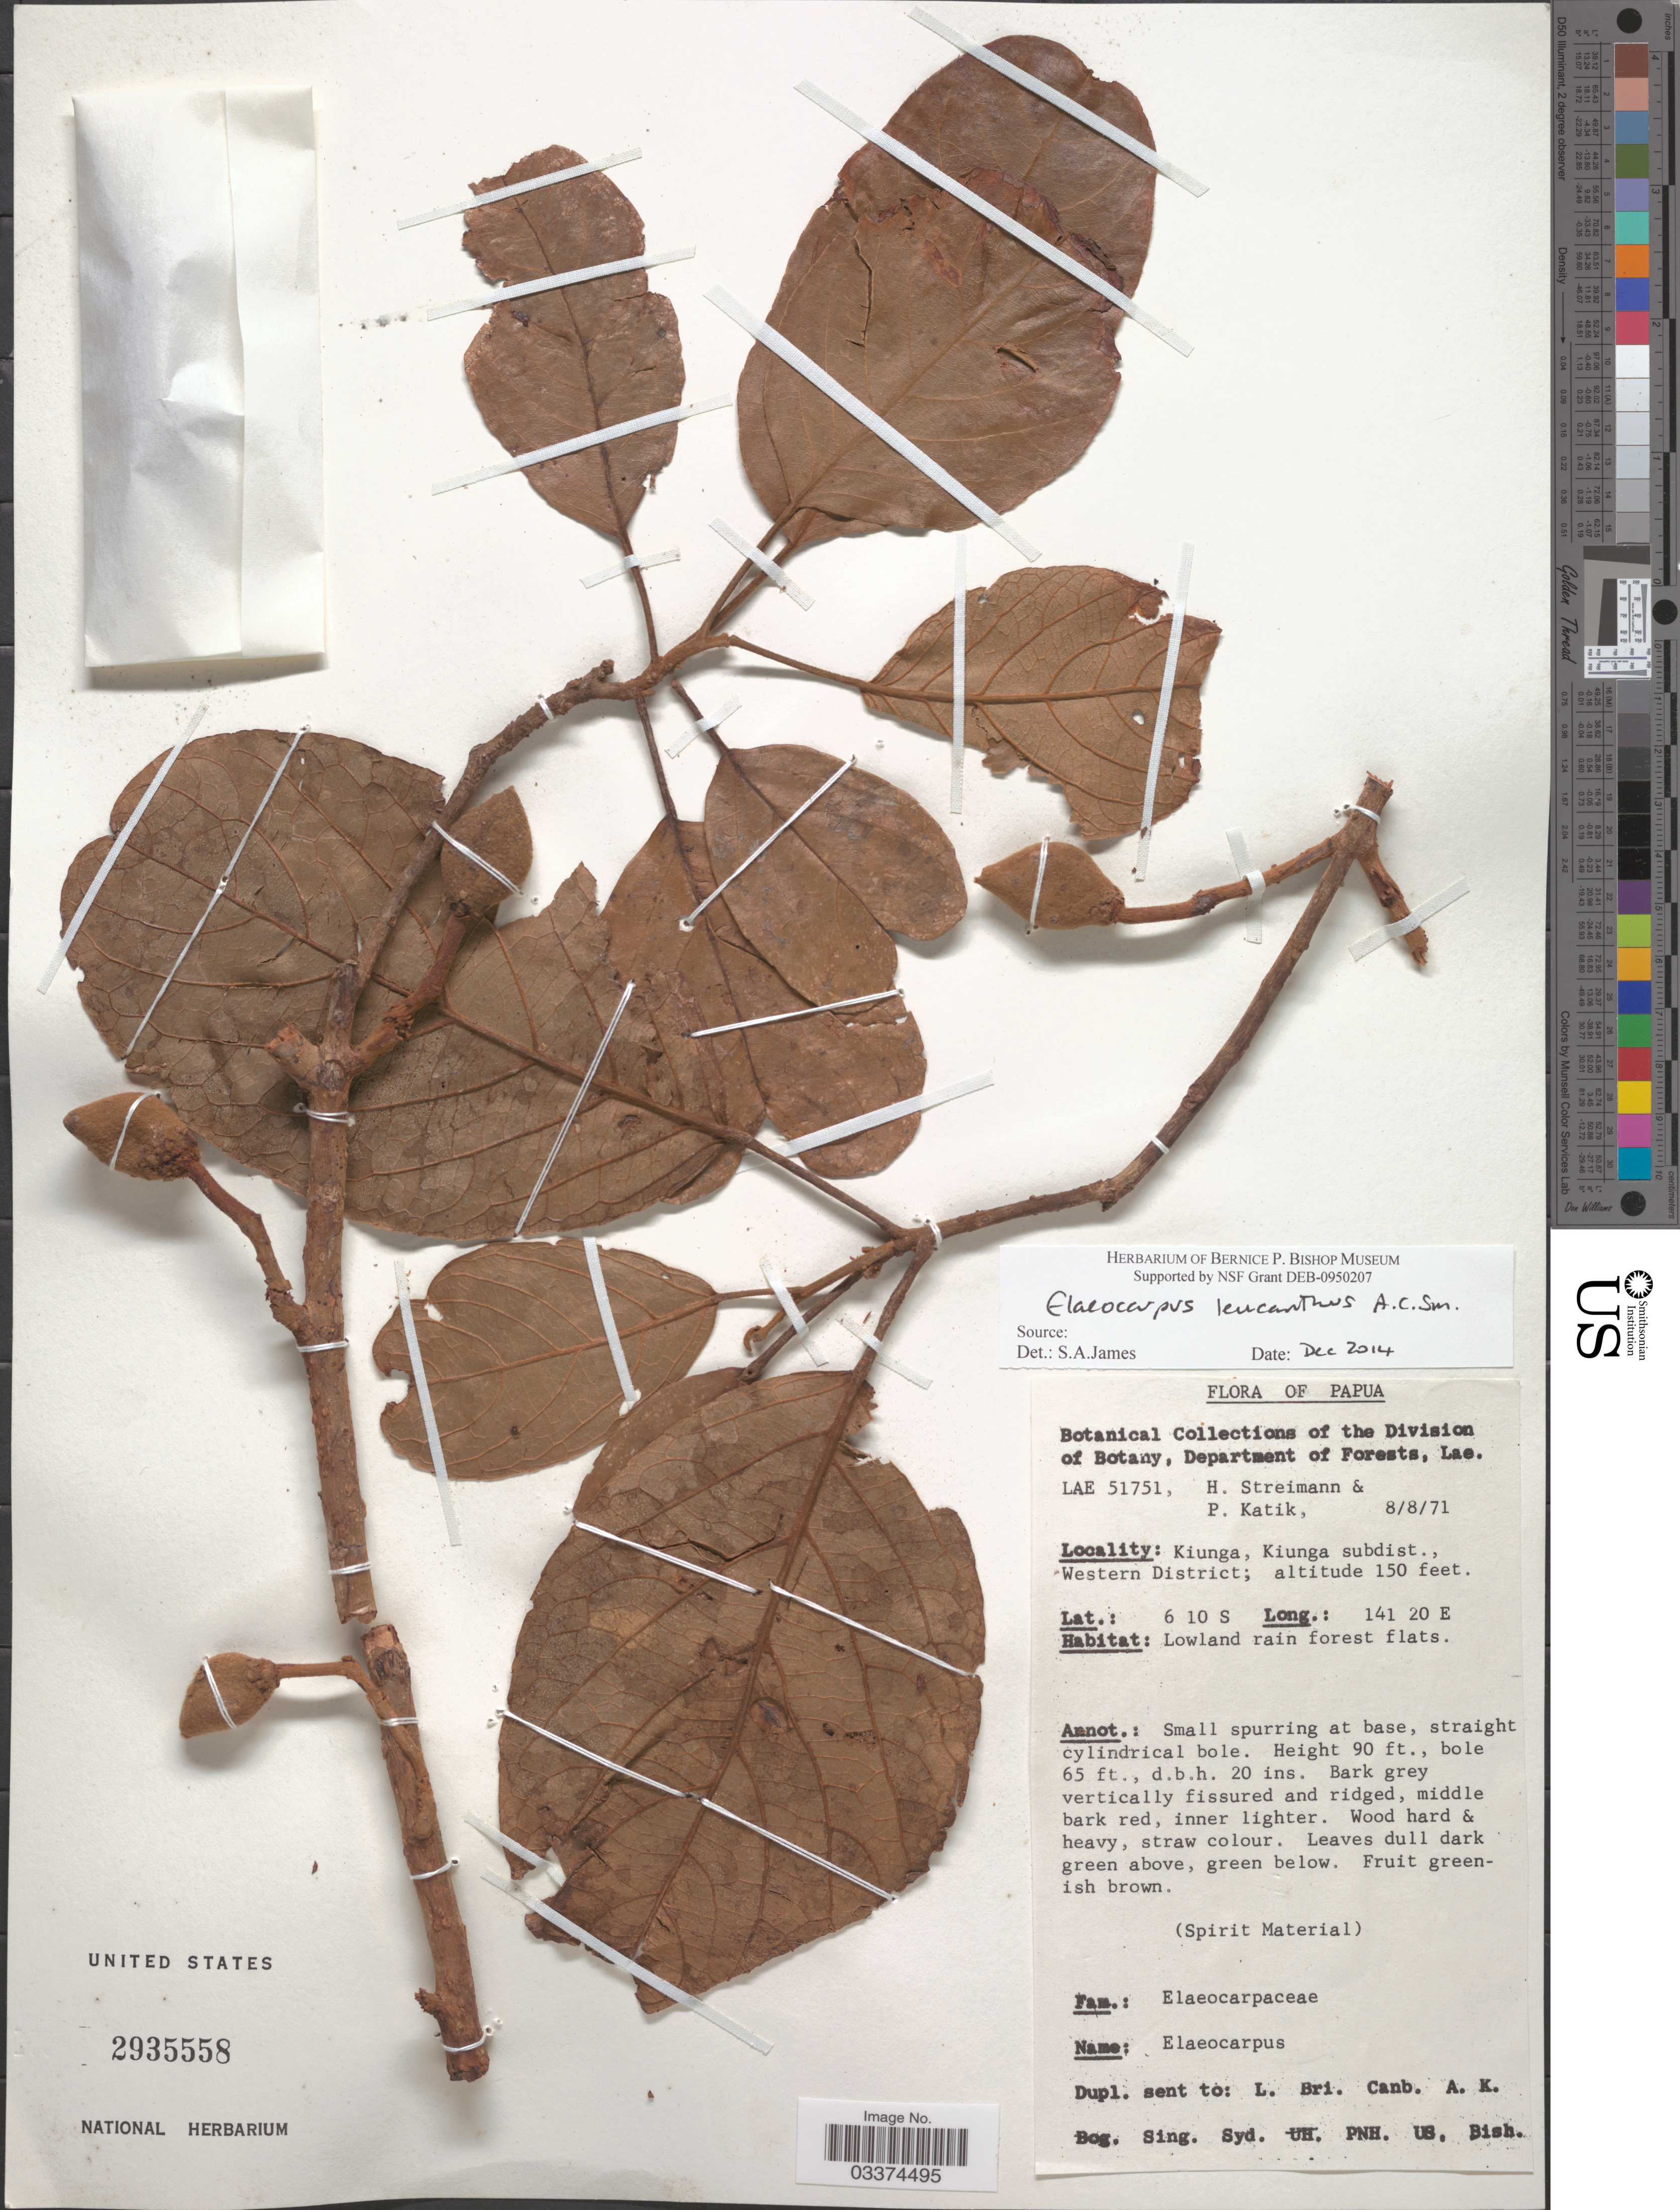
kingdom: Plantae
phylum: Tracheophyta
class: Magnoliopsida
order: Oxalidales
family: Elaeocarpaceae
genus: Elaeocarpus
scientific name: Elaeocarpus leucanthus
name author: A.C. Sm.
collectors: H. Streimann & P. Katik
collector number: LAE51751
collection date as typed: Transcribed d/m/y: 8/8/71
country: Papua New Guinea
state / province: Manus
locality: Papua, Kiunga, Kiunga subdist., Western District.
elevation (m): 46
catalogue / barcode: US 2935558